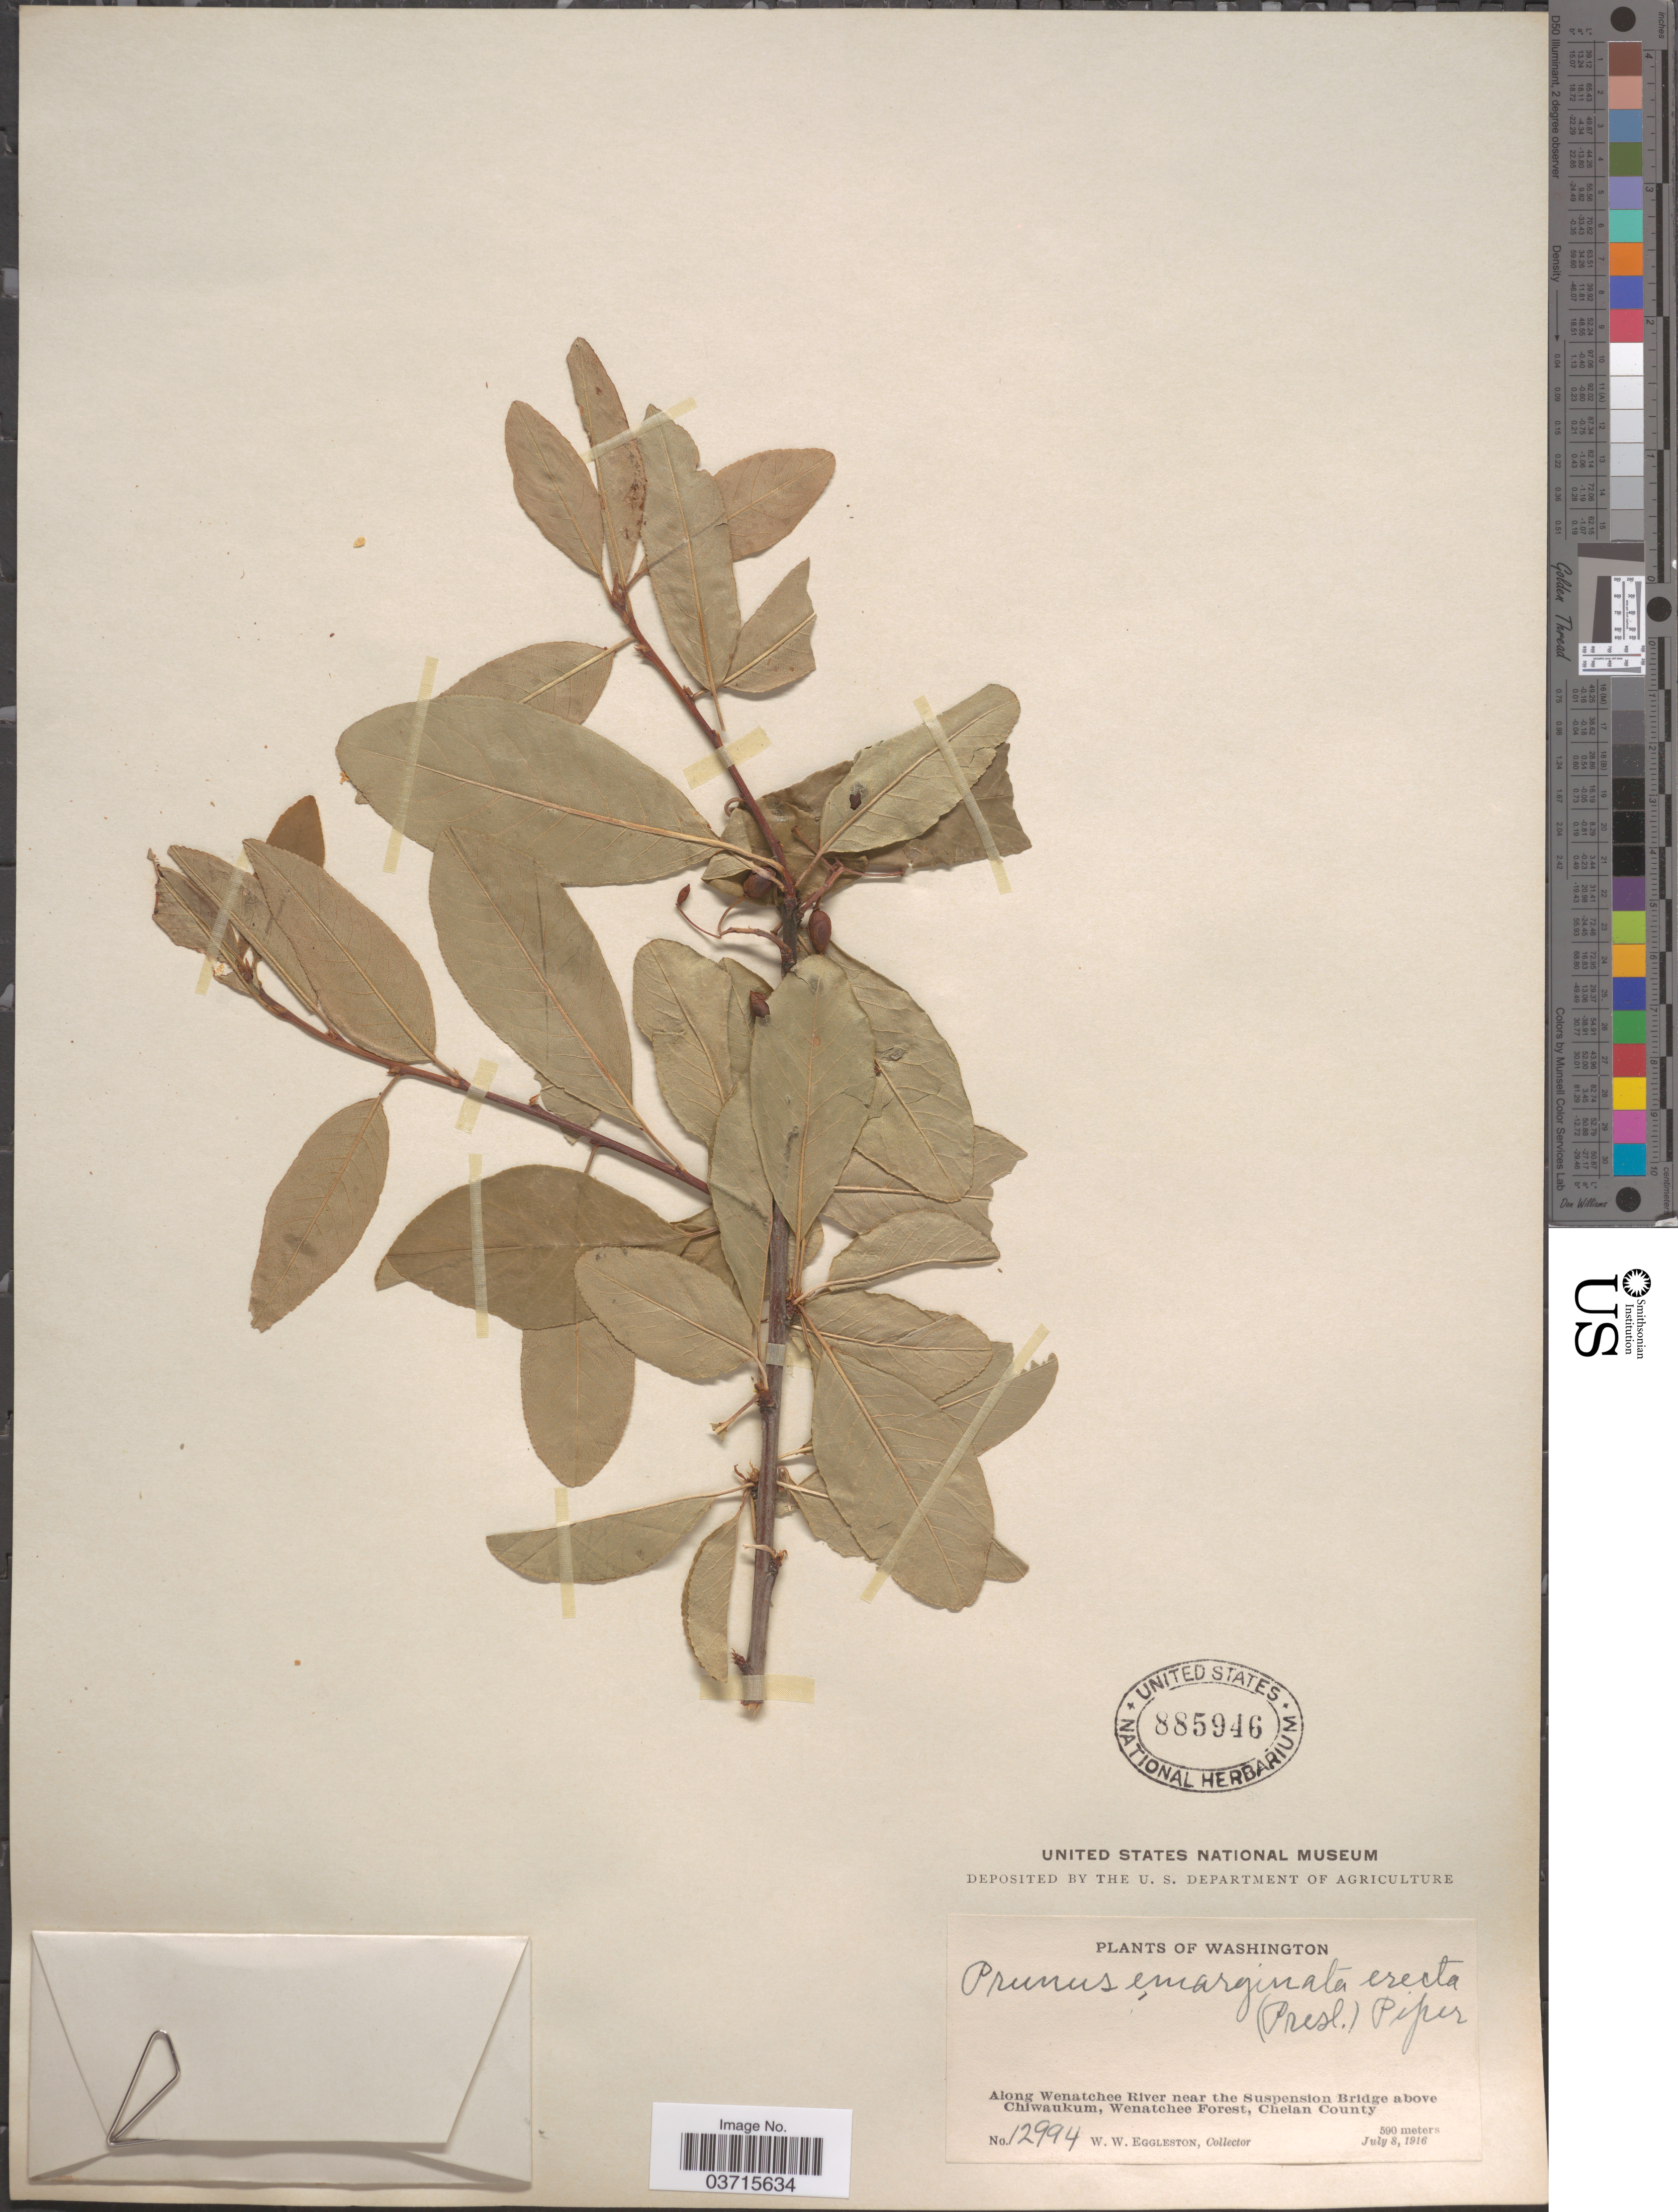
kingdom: Plantae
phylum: Tracheophyta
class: Magnoliopsida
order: Rosales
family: Rosaceae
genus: Prunus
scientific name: Prunus emarginata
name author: (Douglas ex Hook.) Eaton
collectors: W. W. Eggleston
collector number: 12994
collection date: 1916-07-08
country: United States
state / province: Washington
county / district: Chelan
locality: Along Wenatchee River near the Suspension Bridge above Chiwaukum, Wenatchee Forest, Chelan County.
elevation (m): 590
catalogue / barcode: US 885946